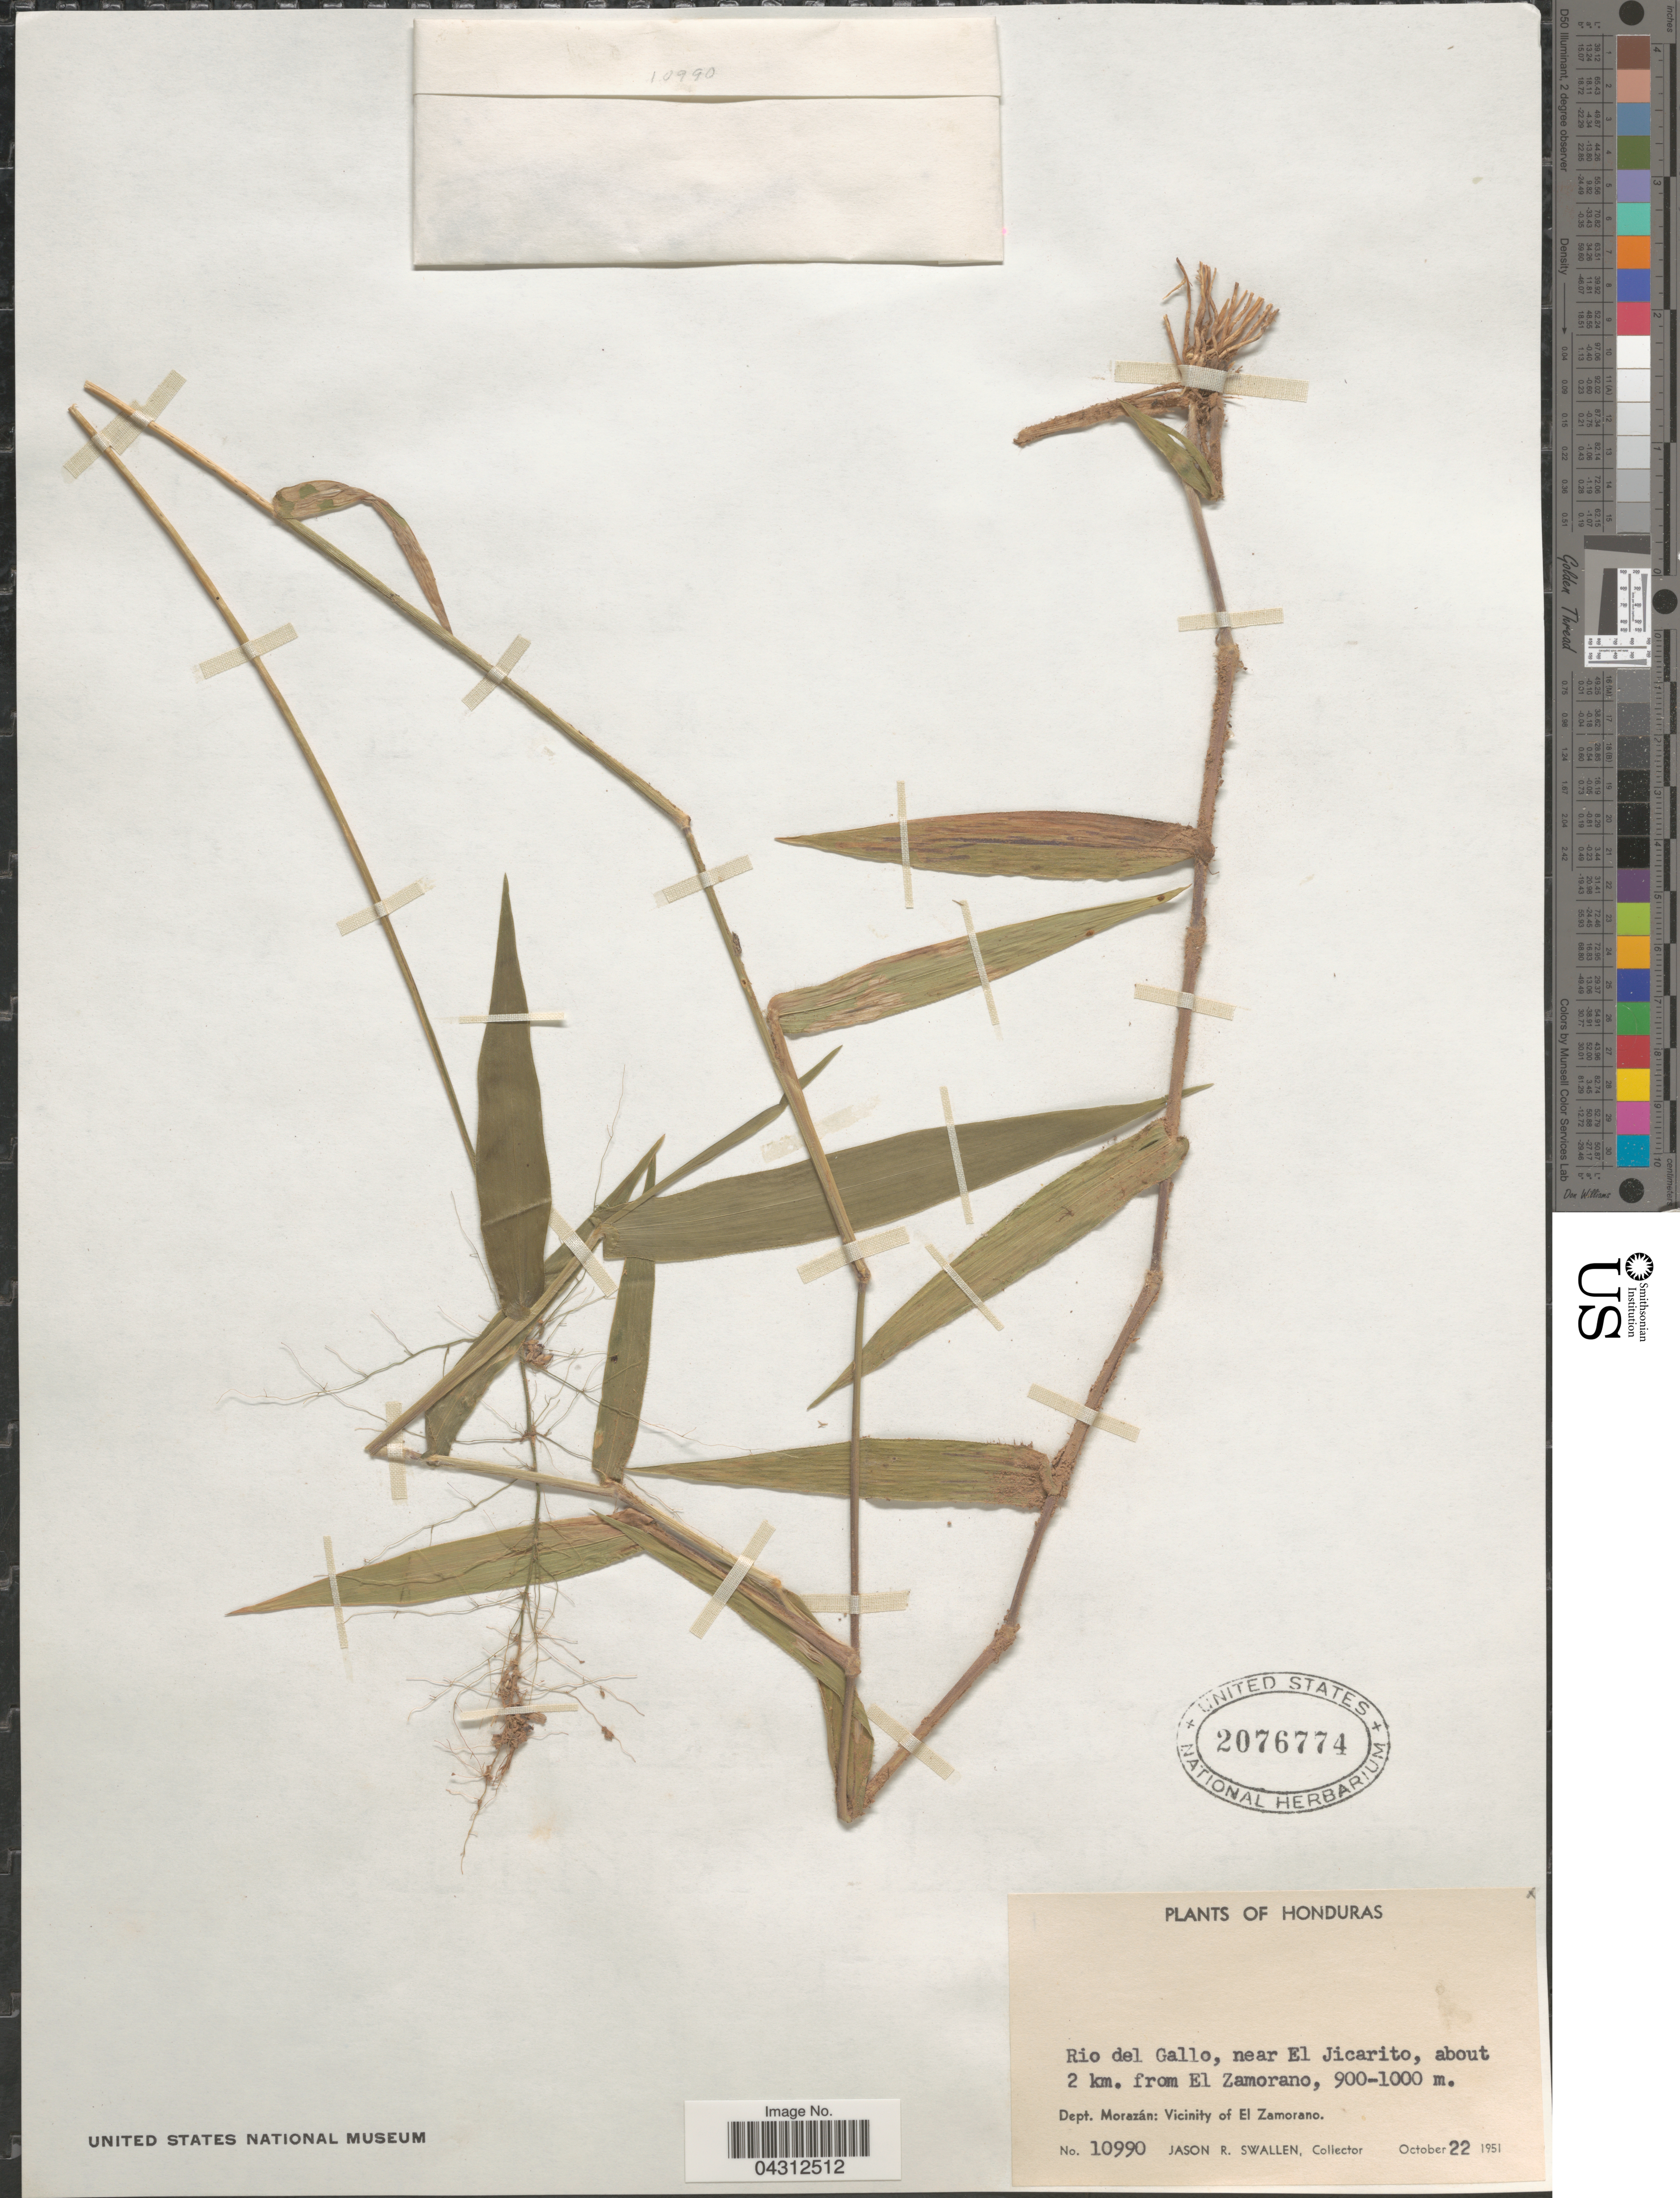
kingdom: Plantae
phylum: Tracheophyta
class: Liliopsida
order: Poales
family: Poaceae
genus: Panicum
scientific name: Panicum sp.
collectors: J. R. Swallen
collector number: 10990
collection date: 1951-10-22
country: Honduras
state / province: Fco. Morazán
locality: Rio del Gallo, near El Jicarito, about 2 km. from El Zamorano. Dept. Morazán: Vicinity of El Zamorano.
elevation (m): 900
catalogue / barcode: US 2076774